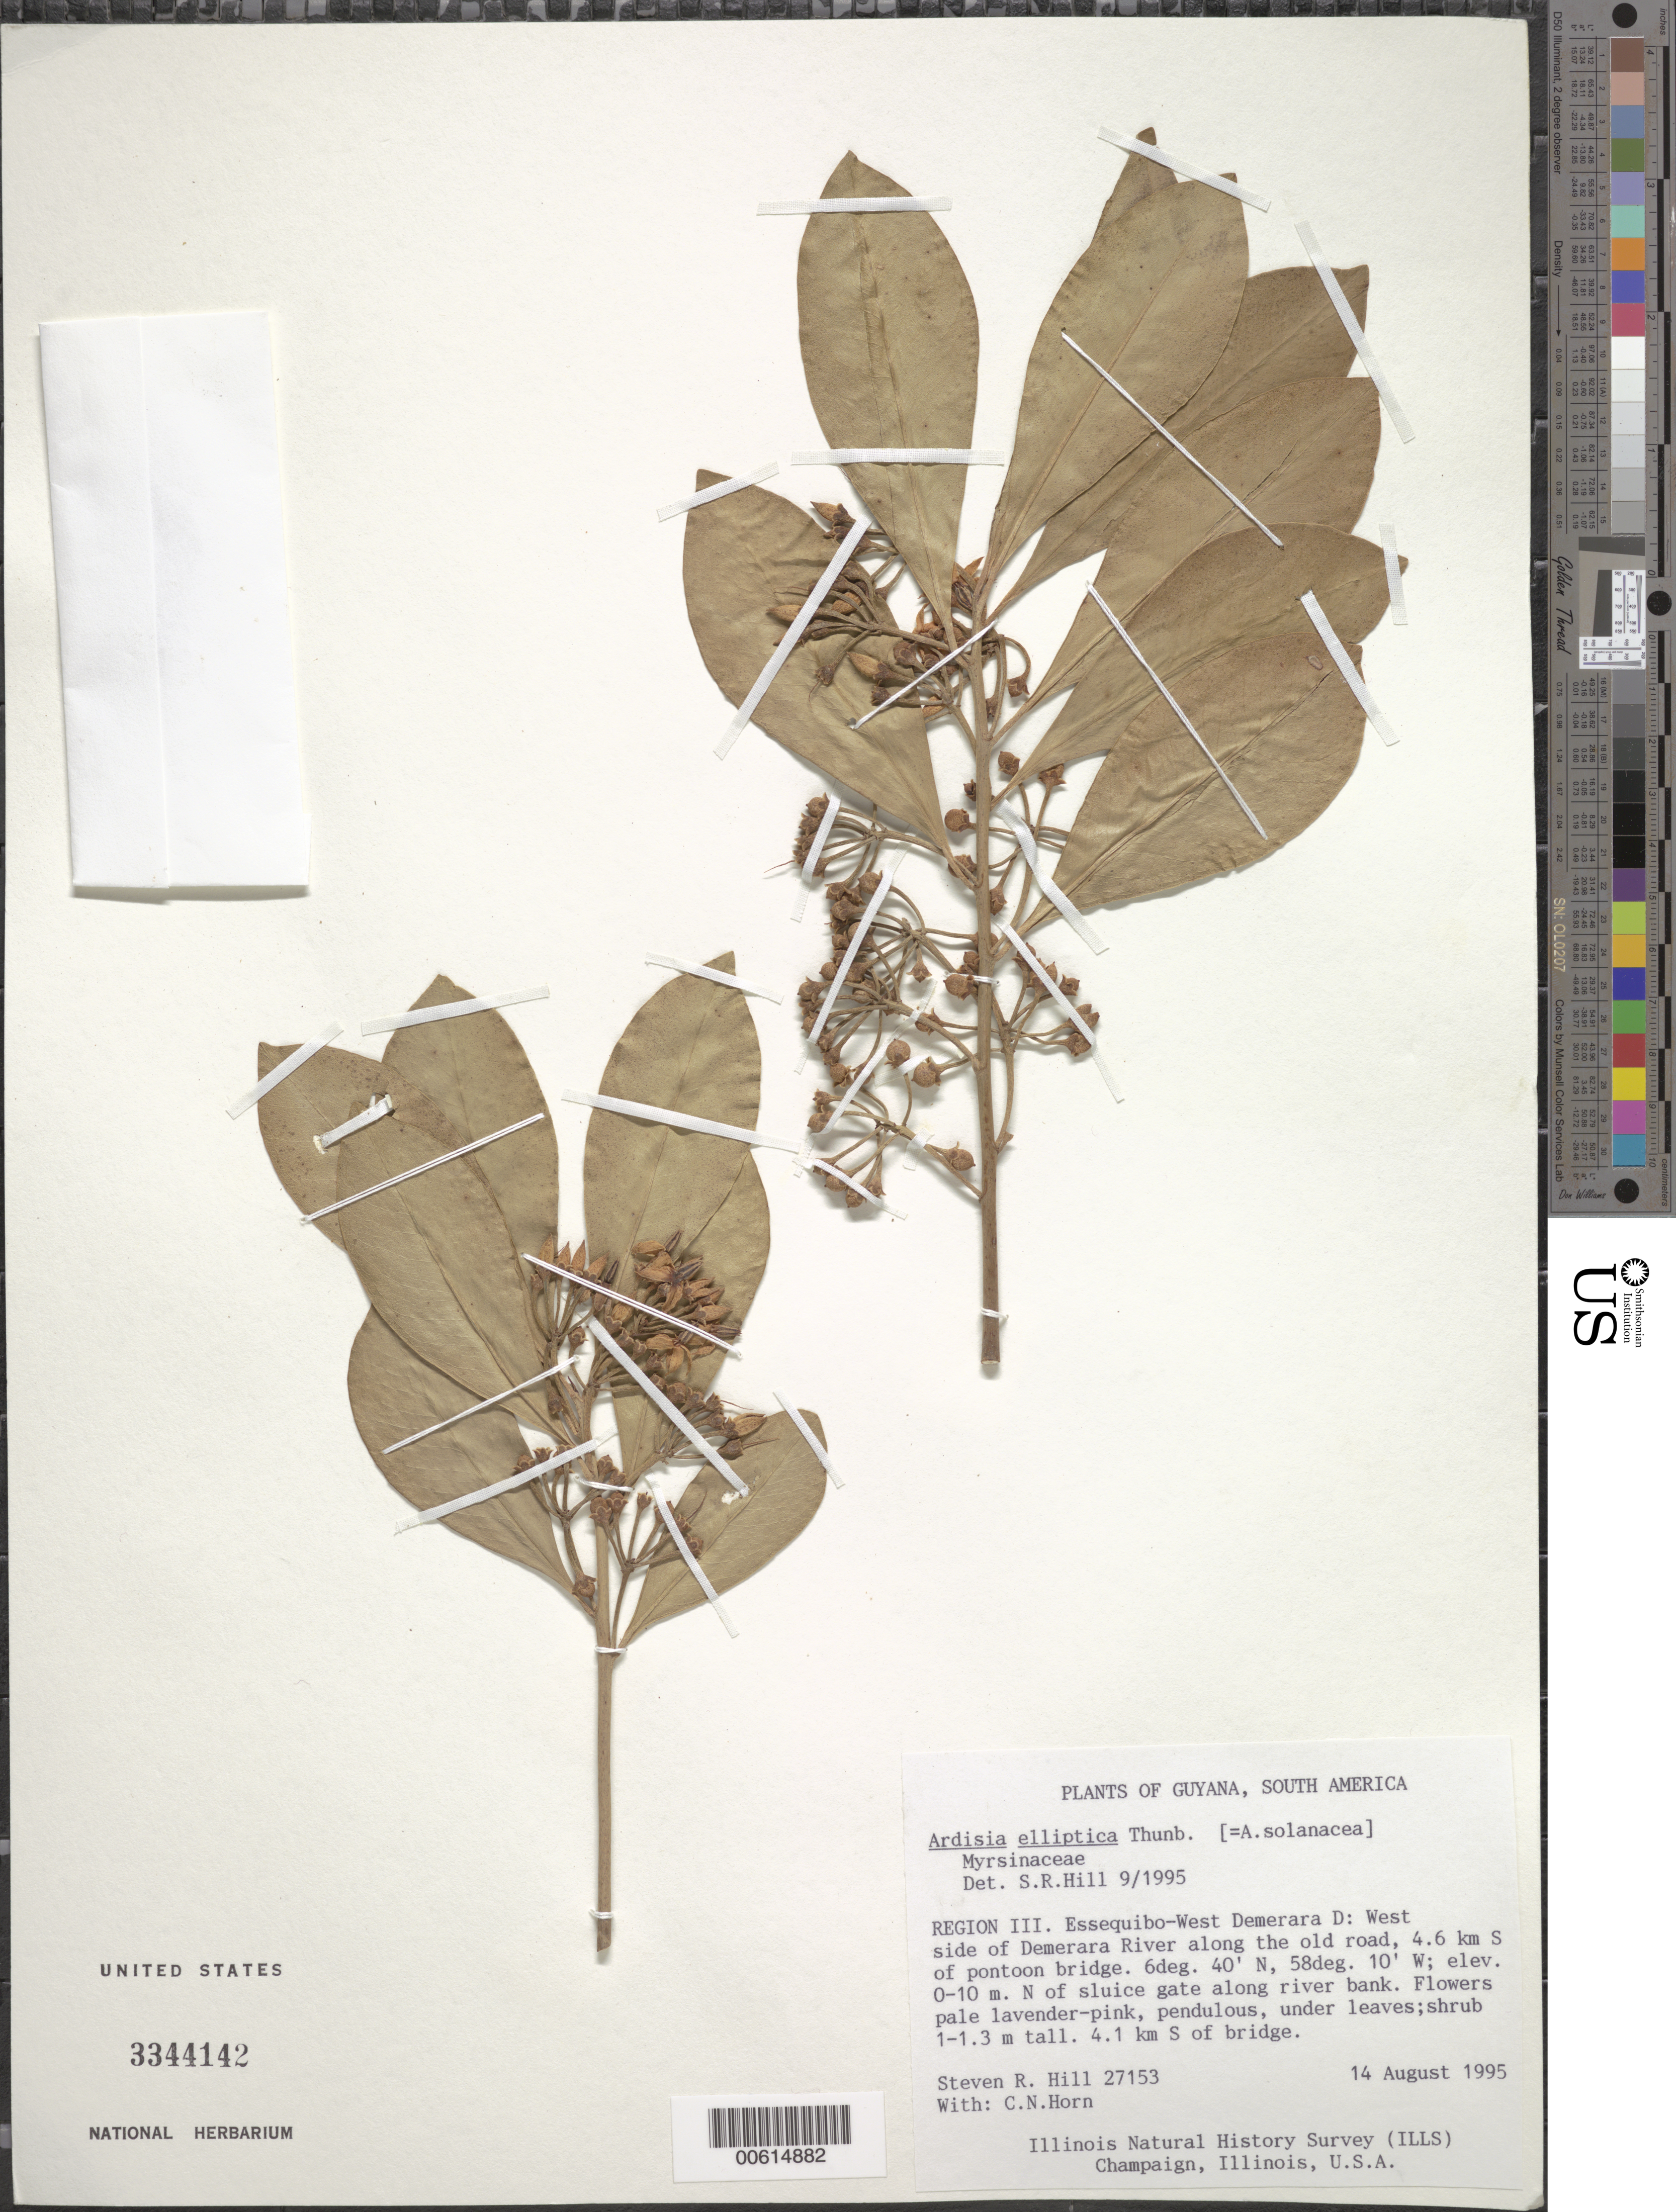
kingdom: Plantae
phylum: Tracheophyta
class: Magnoliopsida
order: Ericales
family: Primulaceae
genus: Ardisia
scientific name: Ardisia elliptica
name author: Thunb.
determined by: Hill, Steven R.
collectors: S. R. Hill & C. N. Horn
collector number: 27153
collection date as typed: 14-Aug-95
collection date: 1995-08-14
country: Guyana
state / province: Essequibo Isl-W. Demerara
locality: Demerara R., W side along old road, 4.6 km S of pontoon bridge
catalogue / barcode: US 3344142